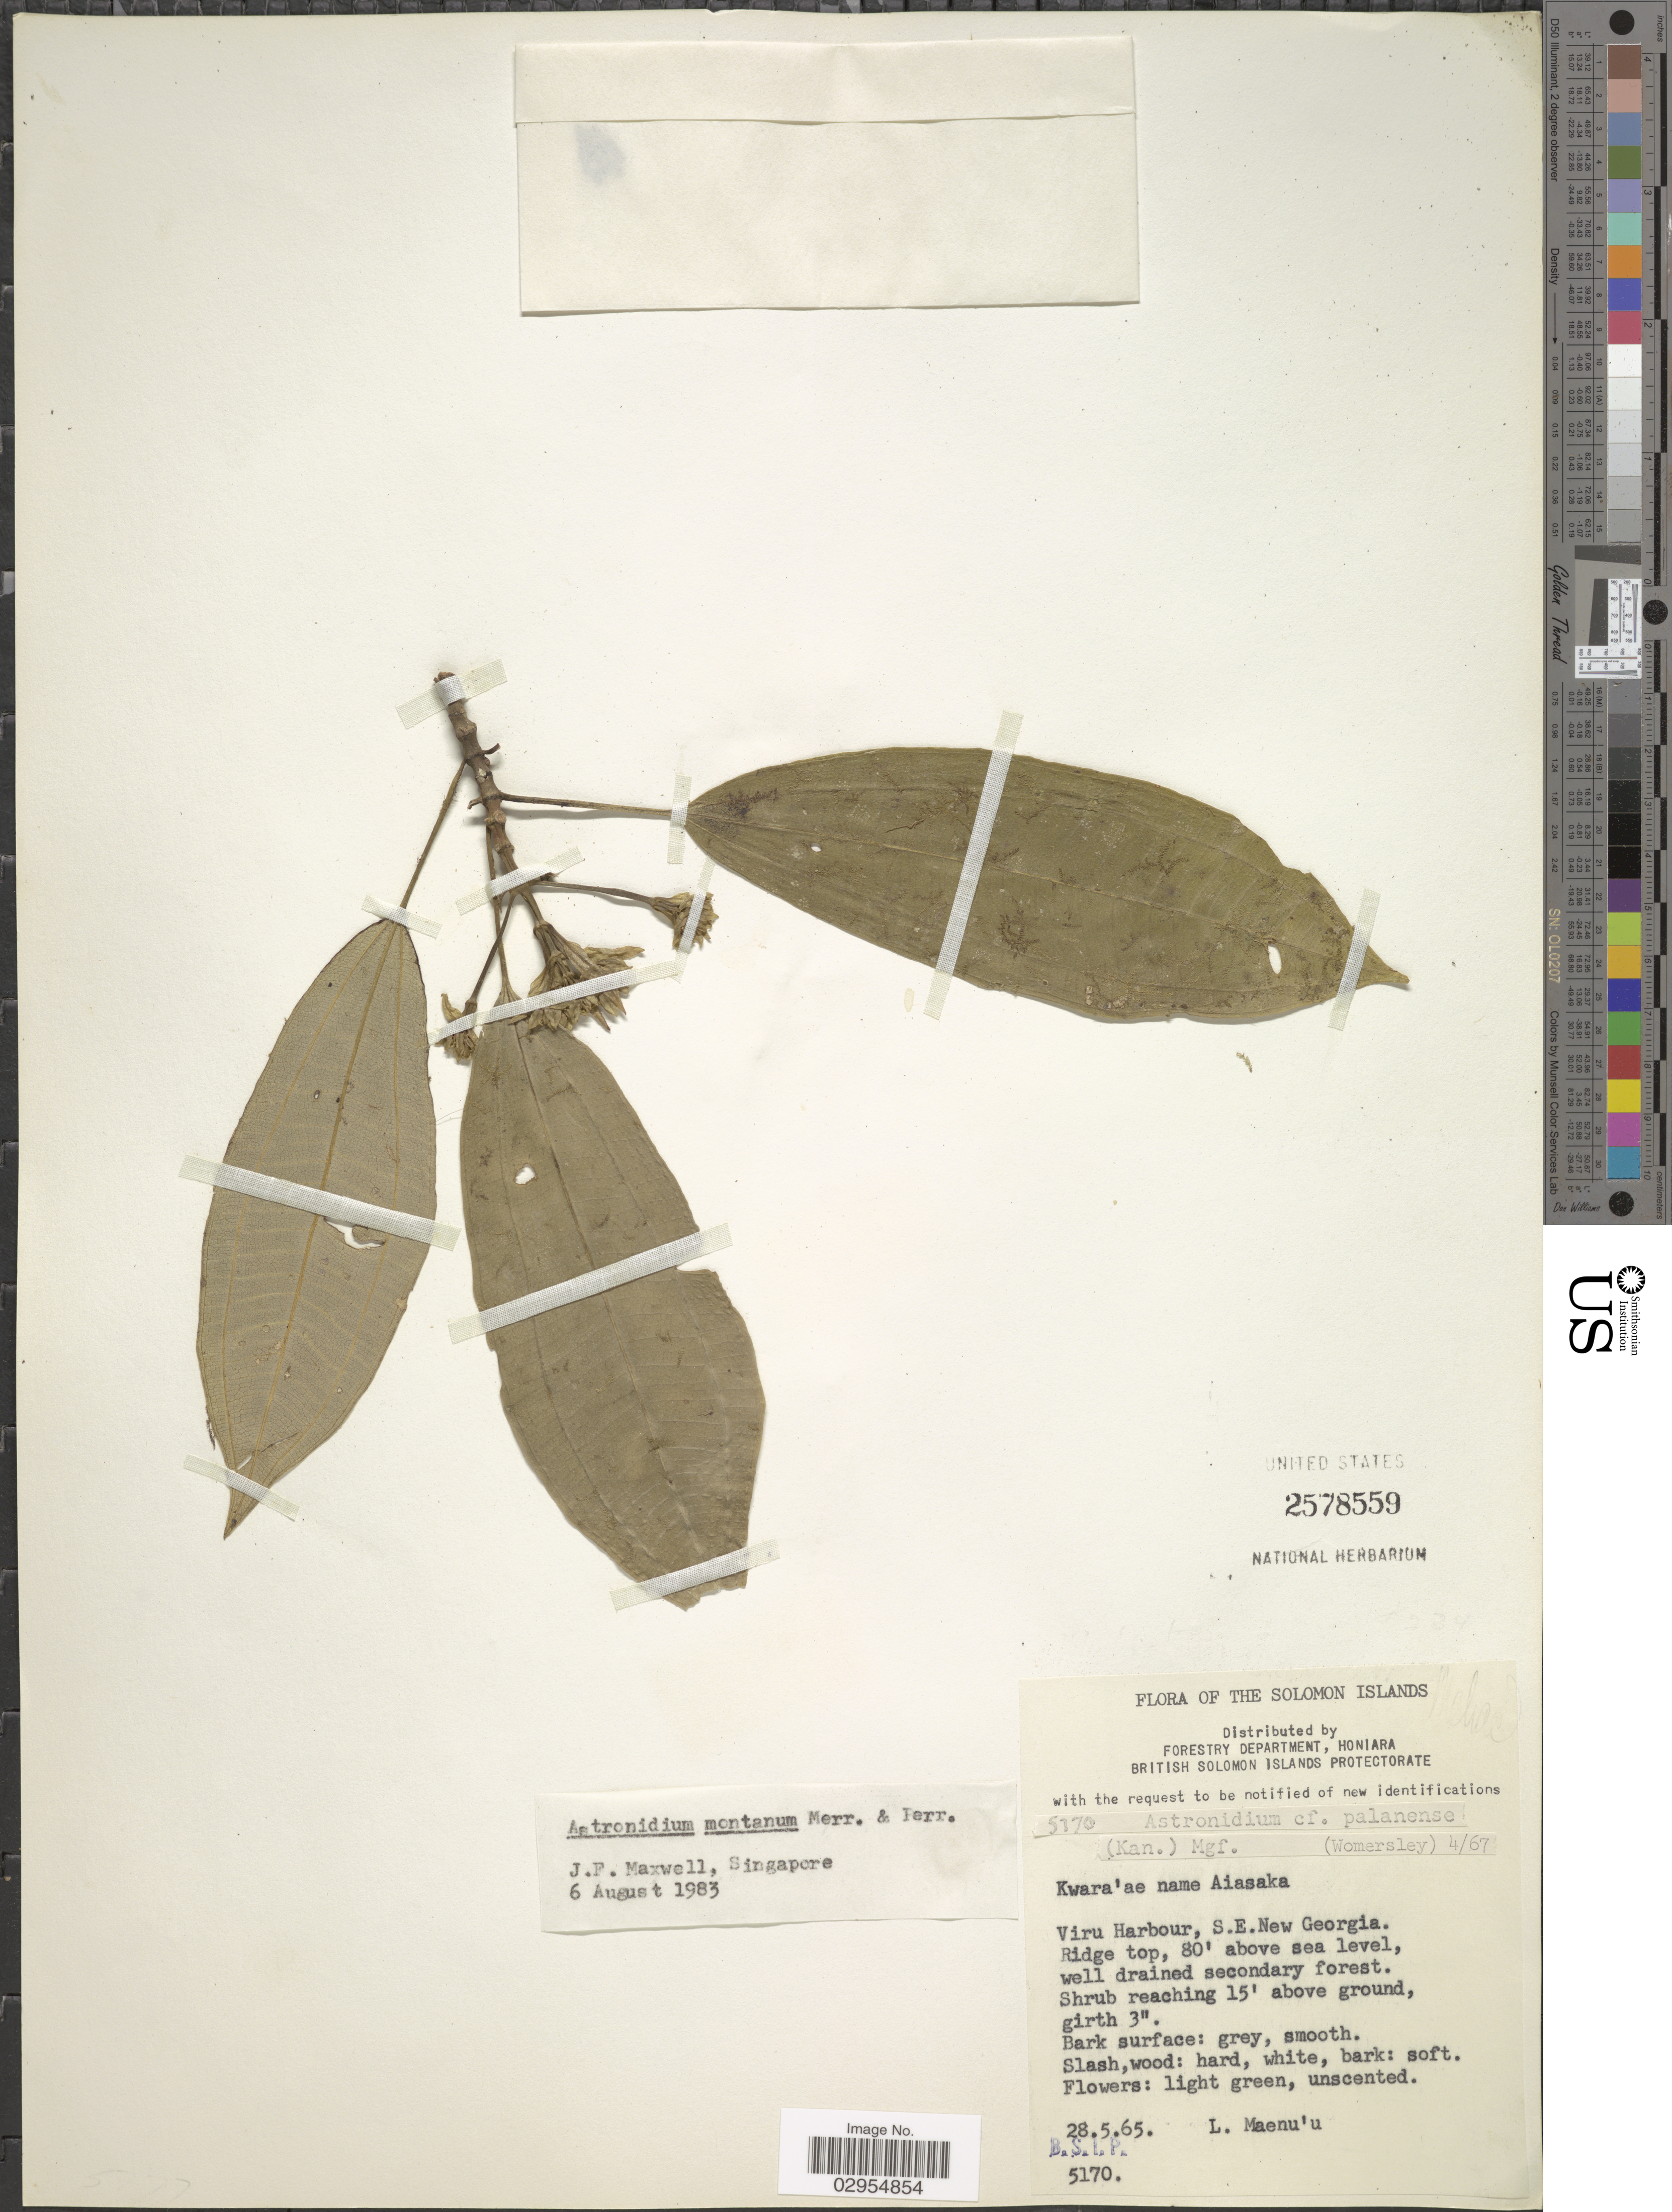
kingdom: Plantae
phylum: Tracheophyta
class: Magnoliopsida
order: Myrtales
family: Melastomataceae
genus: Astronidium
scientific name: Astronidium montanum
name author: Merr. & L.M. Perry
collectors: L. Maenu'u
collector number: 5170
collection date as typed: Transcribed d/m/y: 28/5/65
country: Solomon Islands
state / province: Solomon Islands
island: New Georgia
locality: Viru Harbour, S.E. New Georgia.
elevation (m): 24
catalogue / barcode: US 2578559